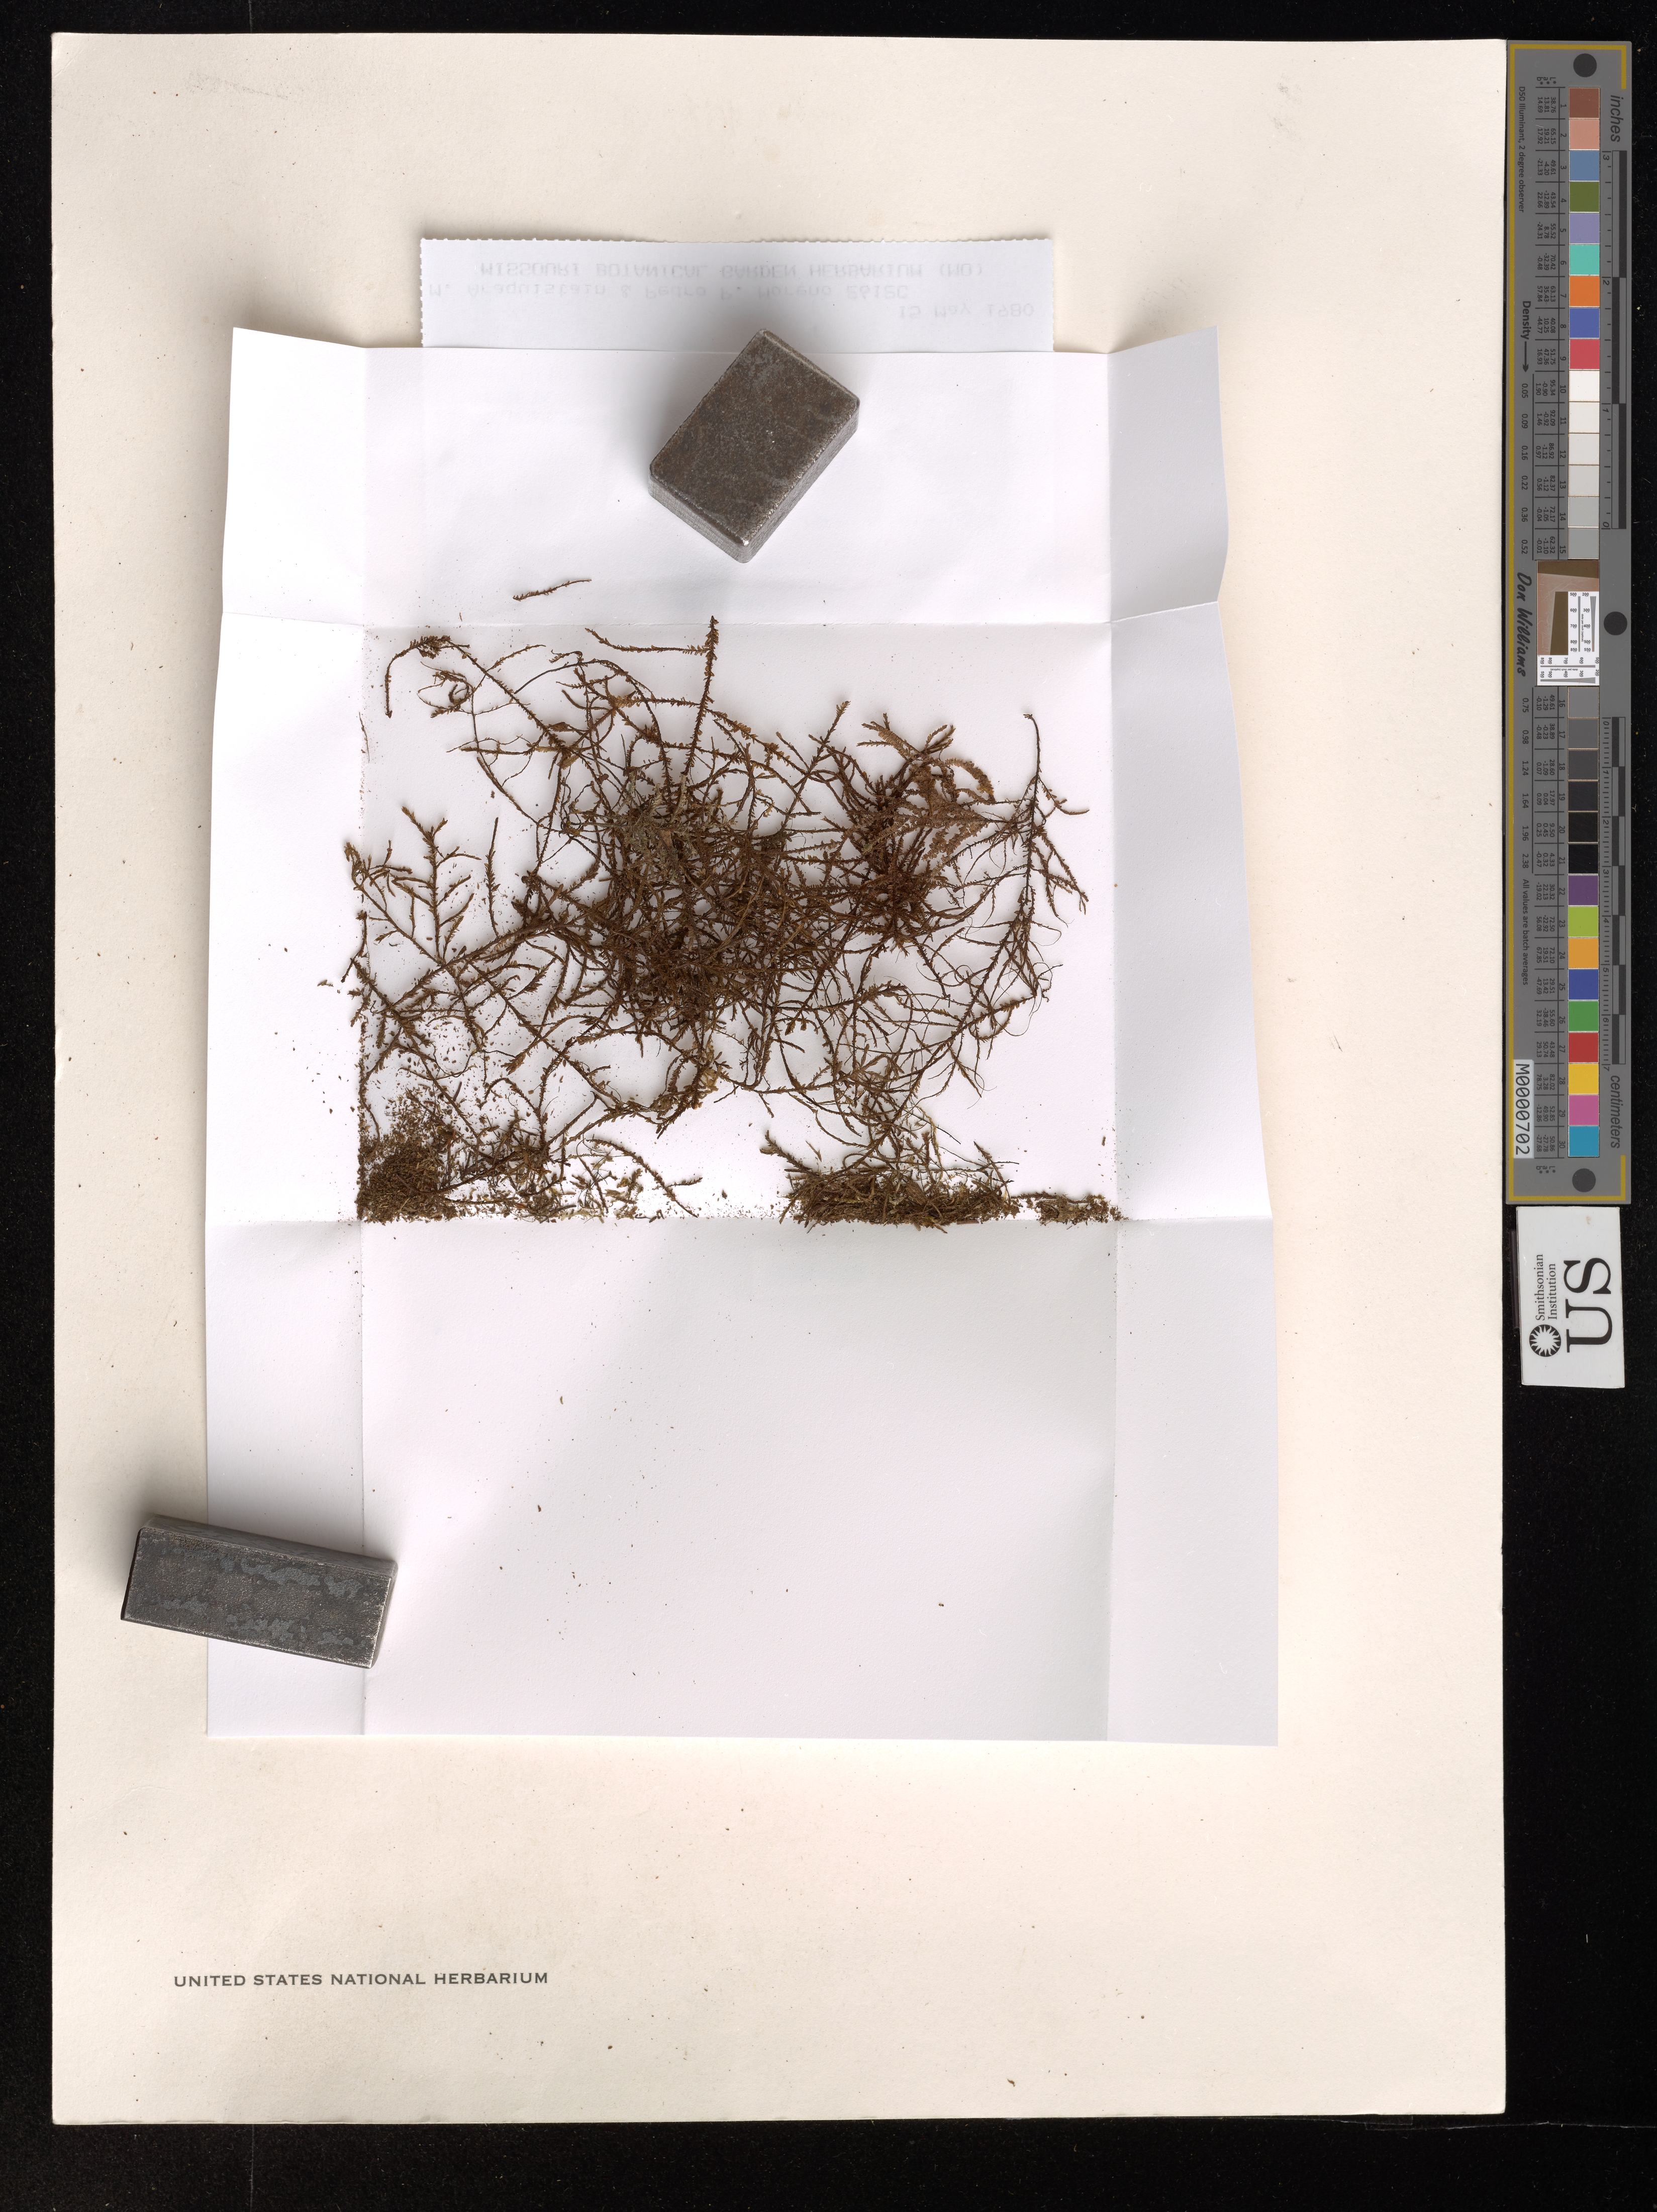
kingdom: Plantae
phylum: Marchantiophyta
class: Jungermanniopsida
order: Porellales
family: Lejeuneaceae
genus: Bryopteris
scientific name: Bryopteris filicina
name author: (Sw.) Nees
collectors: M. Araquistain & P. Moreno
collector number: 2612C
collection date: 1980-05-15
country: Nicaragua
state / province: Matagalpa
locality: Falda noroeste del Cerro Musún, al lado del Río Bilampí, 4 km suroeste de Wanawás.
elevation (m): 200